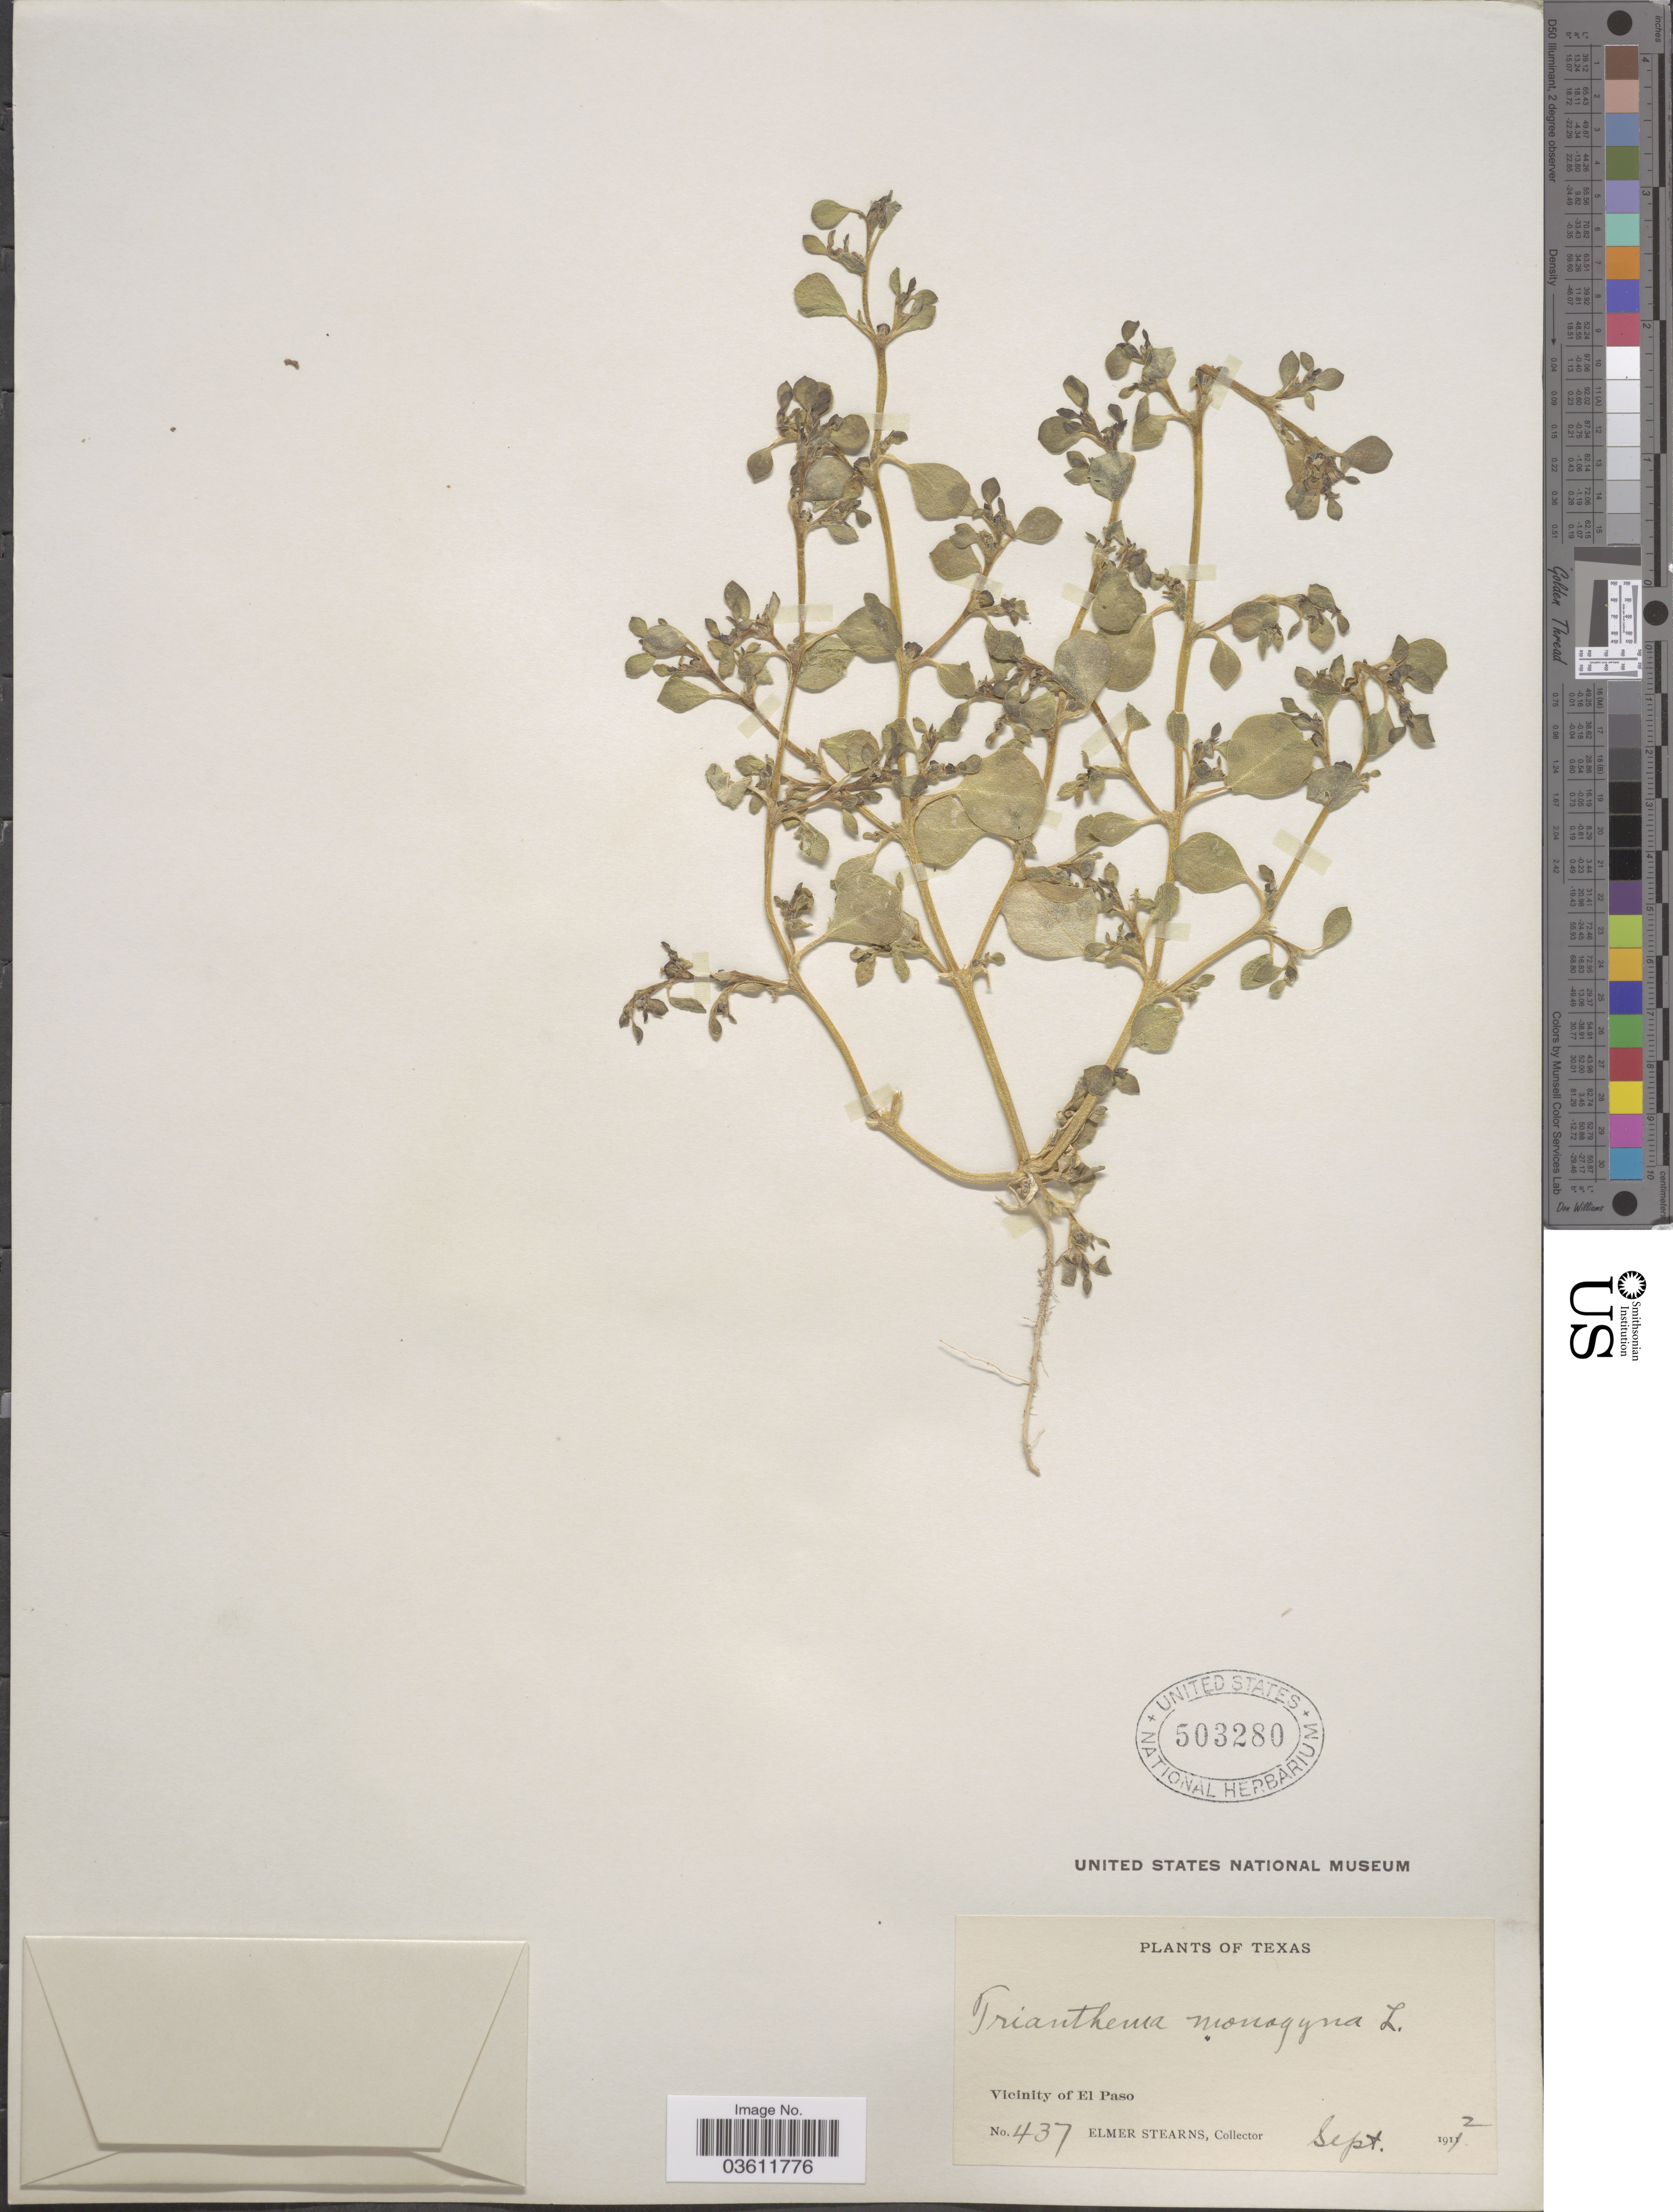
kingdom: Plantae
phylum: Tracheophyta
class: Magnoliopsida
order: Caryophyllales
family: Aizoaceae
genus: Trianthema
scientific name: Trianthema portulacastrum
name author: L.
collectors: E. Stearns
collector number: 437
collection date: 1912-09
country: United States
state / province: Texas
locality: Vicinity of El Paso.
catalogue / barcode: US 503280